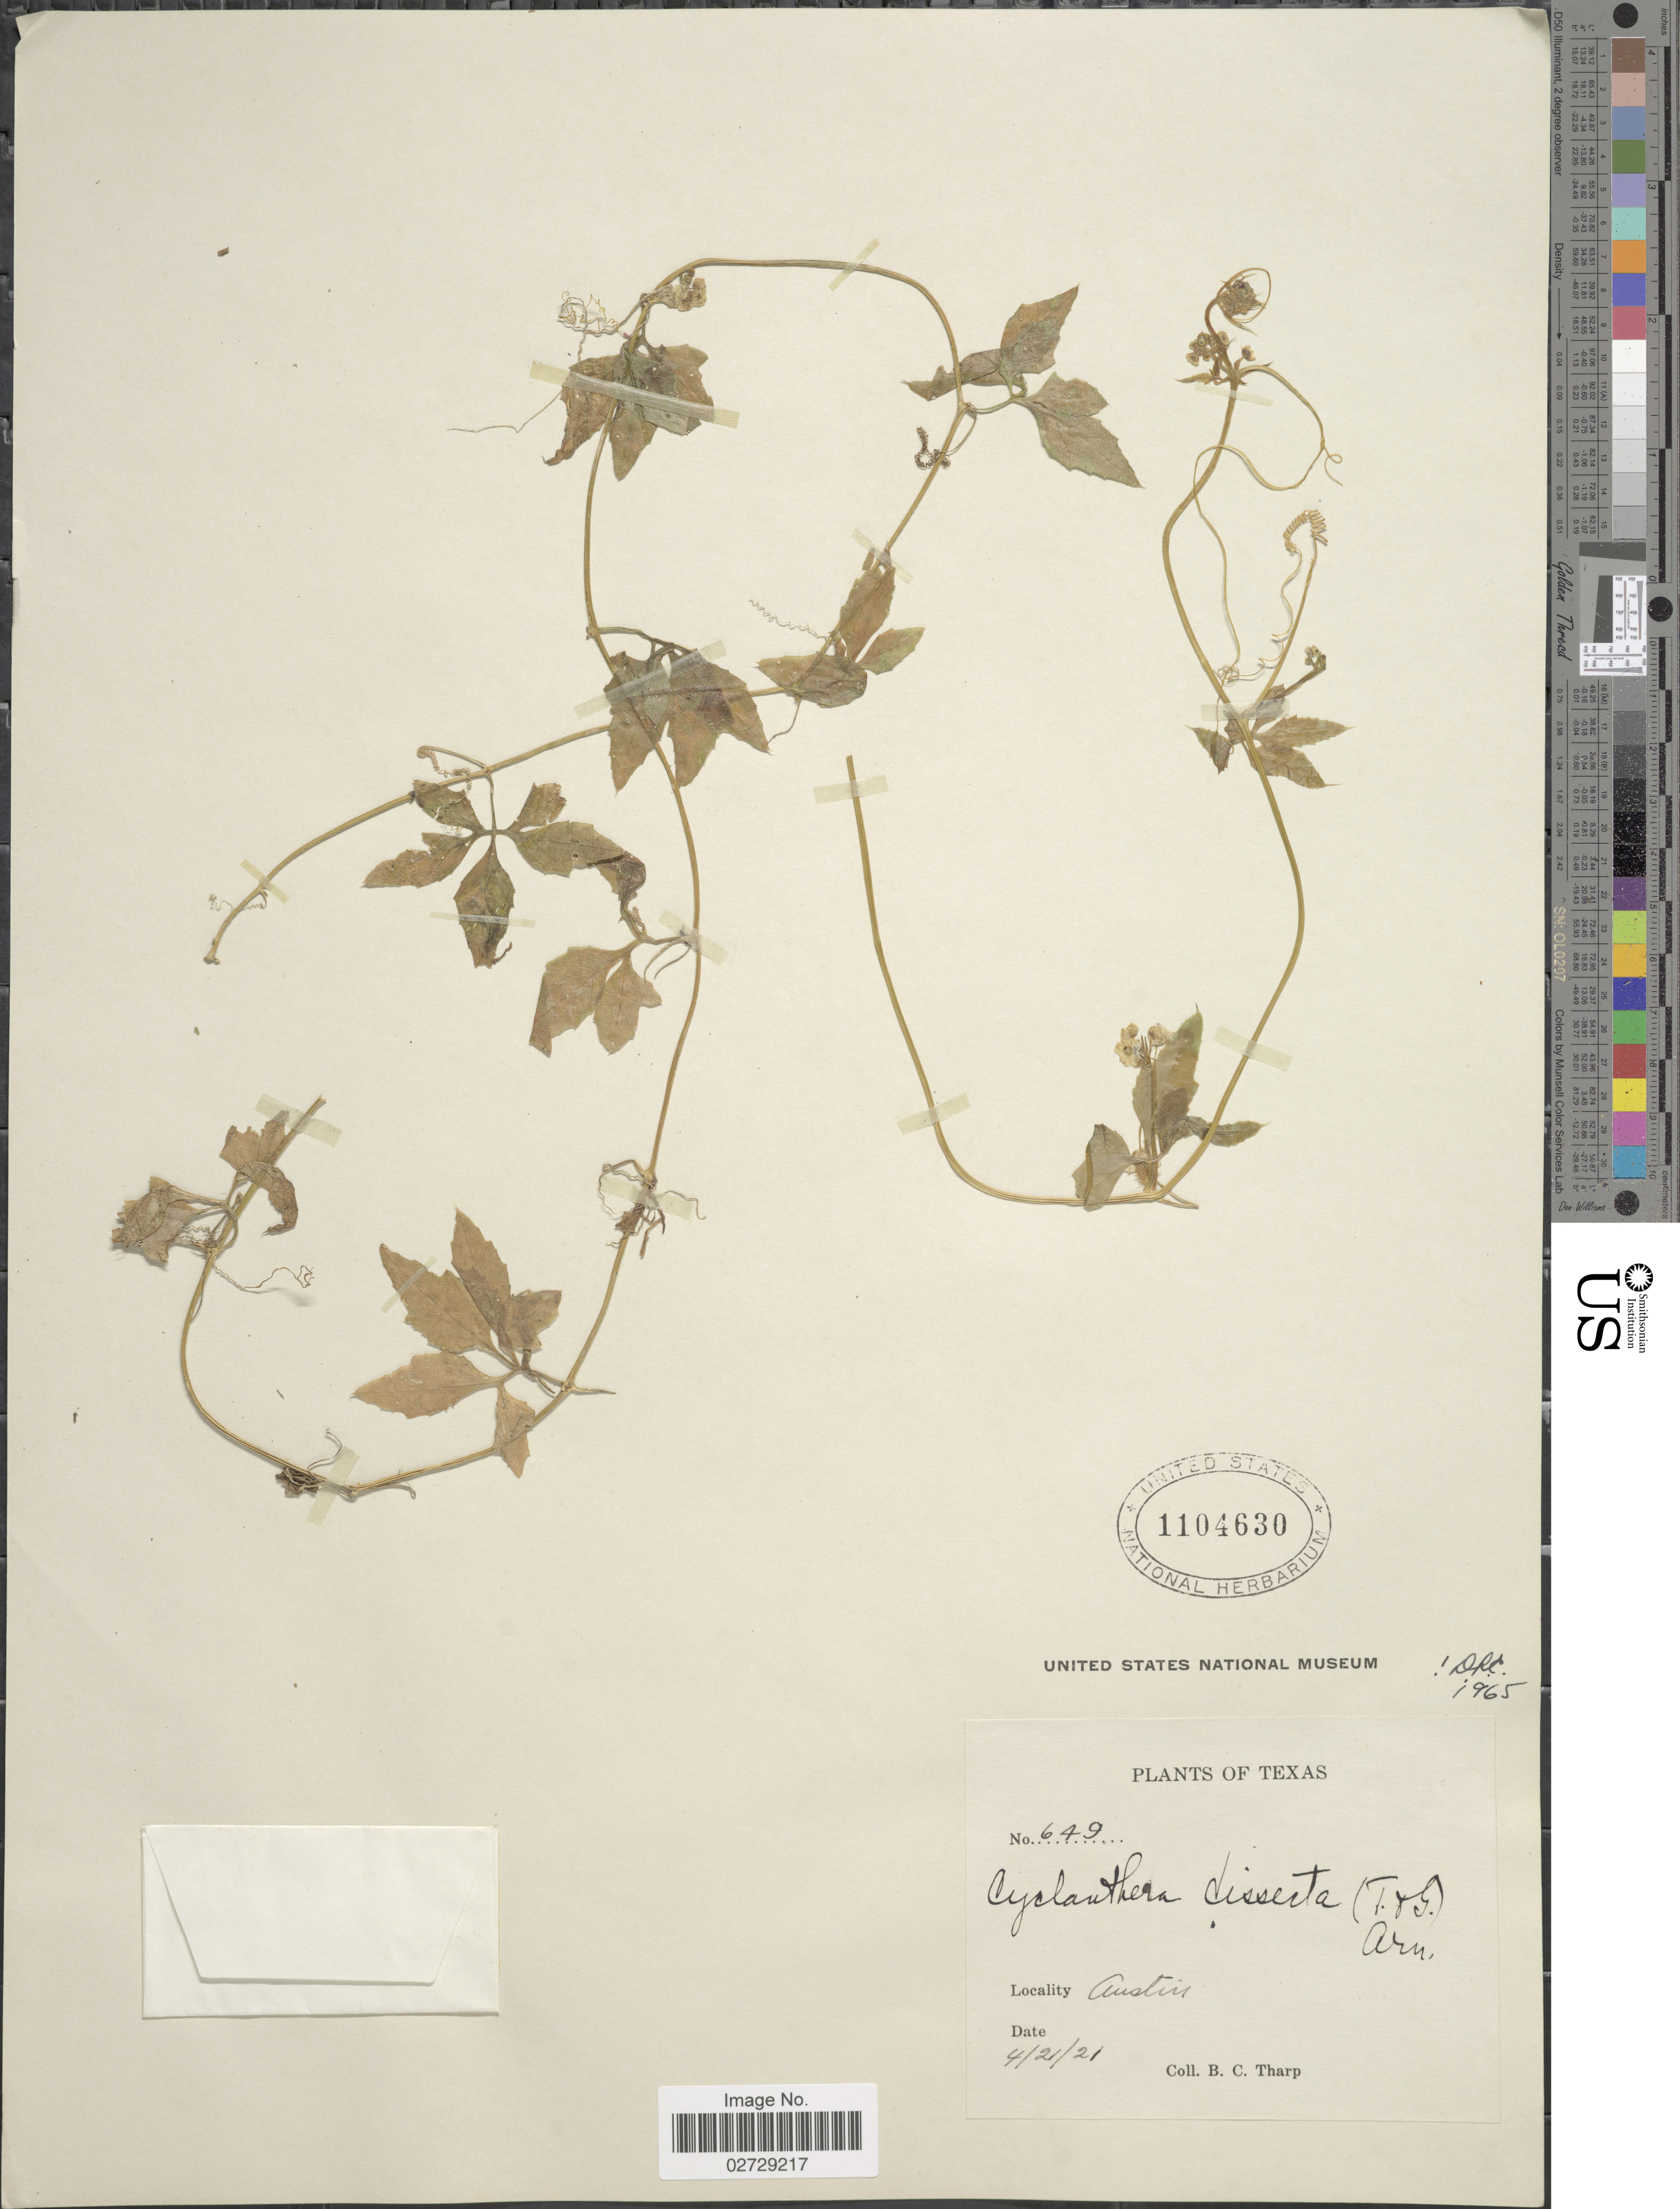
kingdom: Plantae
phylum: Tracheophyta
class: Magnoliopsida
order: Cucurbitales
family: Cucurbitaceae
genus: Cyclanthera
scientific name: Cyclanthera dissecta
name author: (Torr. & A. Gray) Arn.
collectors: B. C. Tharp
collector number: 649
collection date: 1921-04-12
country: United States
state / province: Texas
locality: Austin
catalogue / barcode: US 1104630